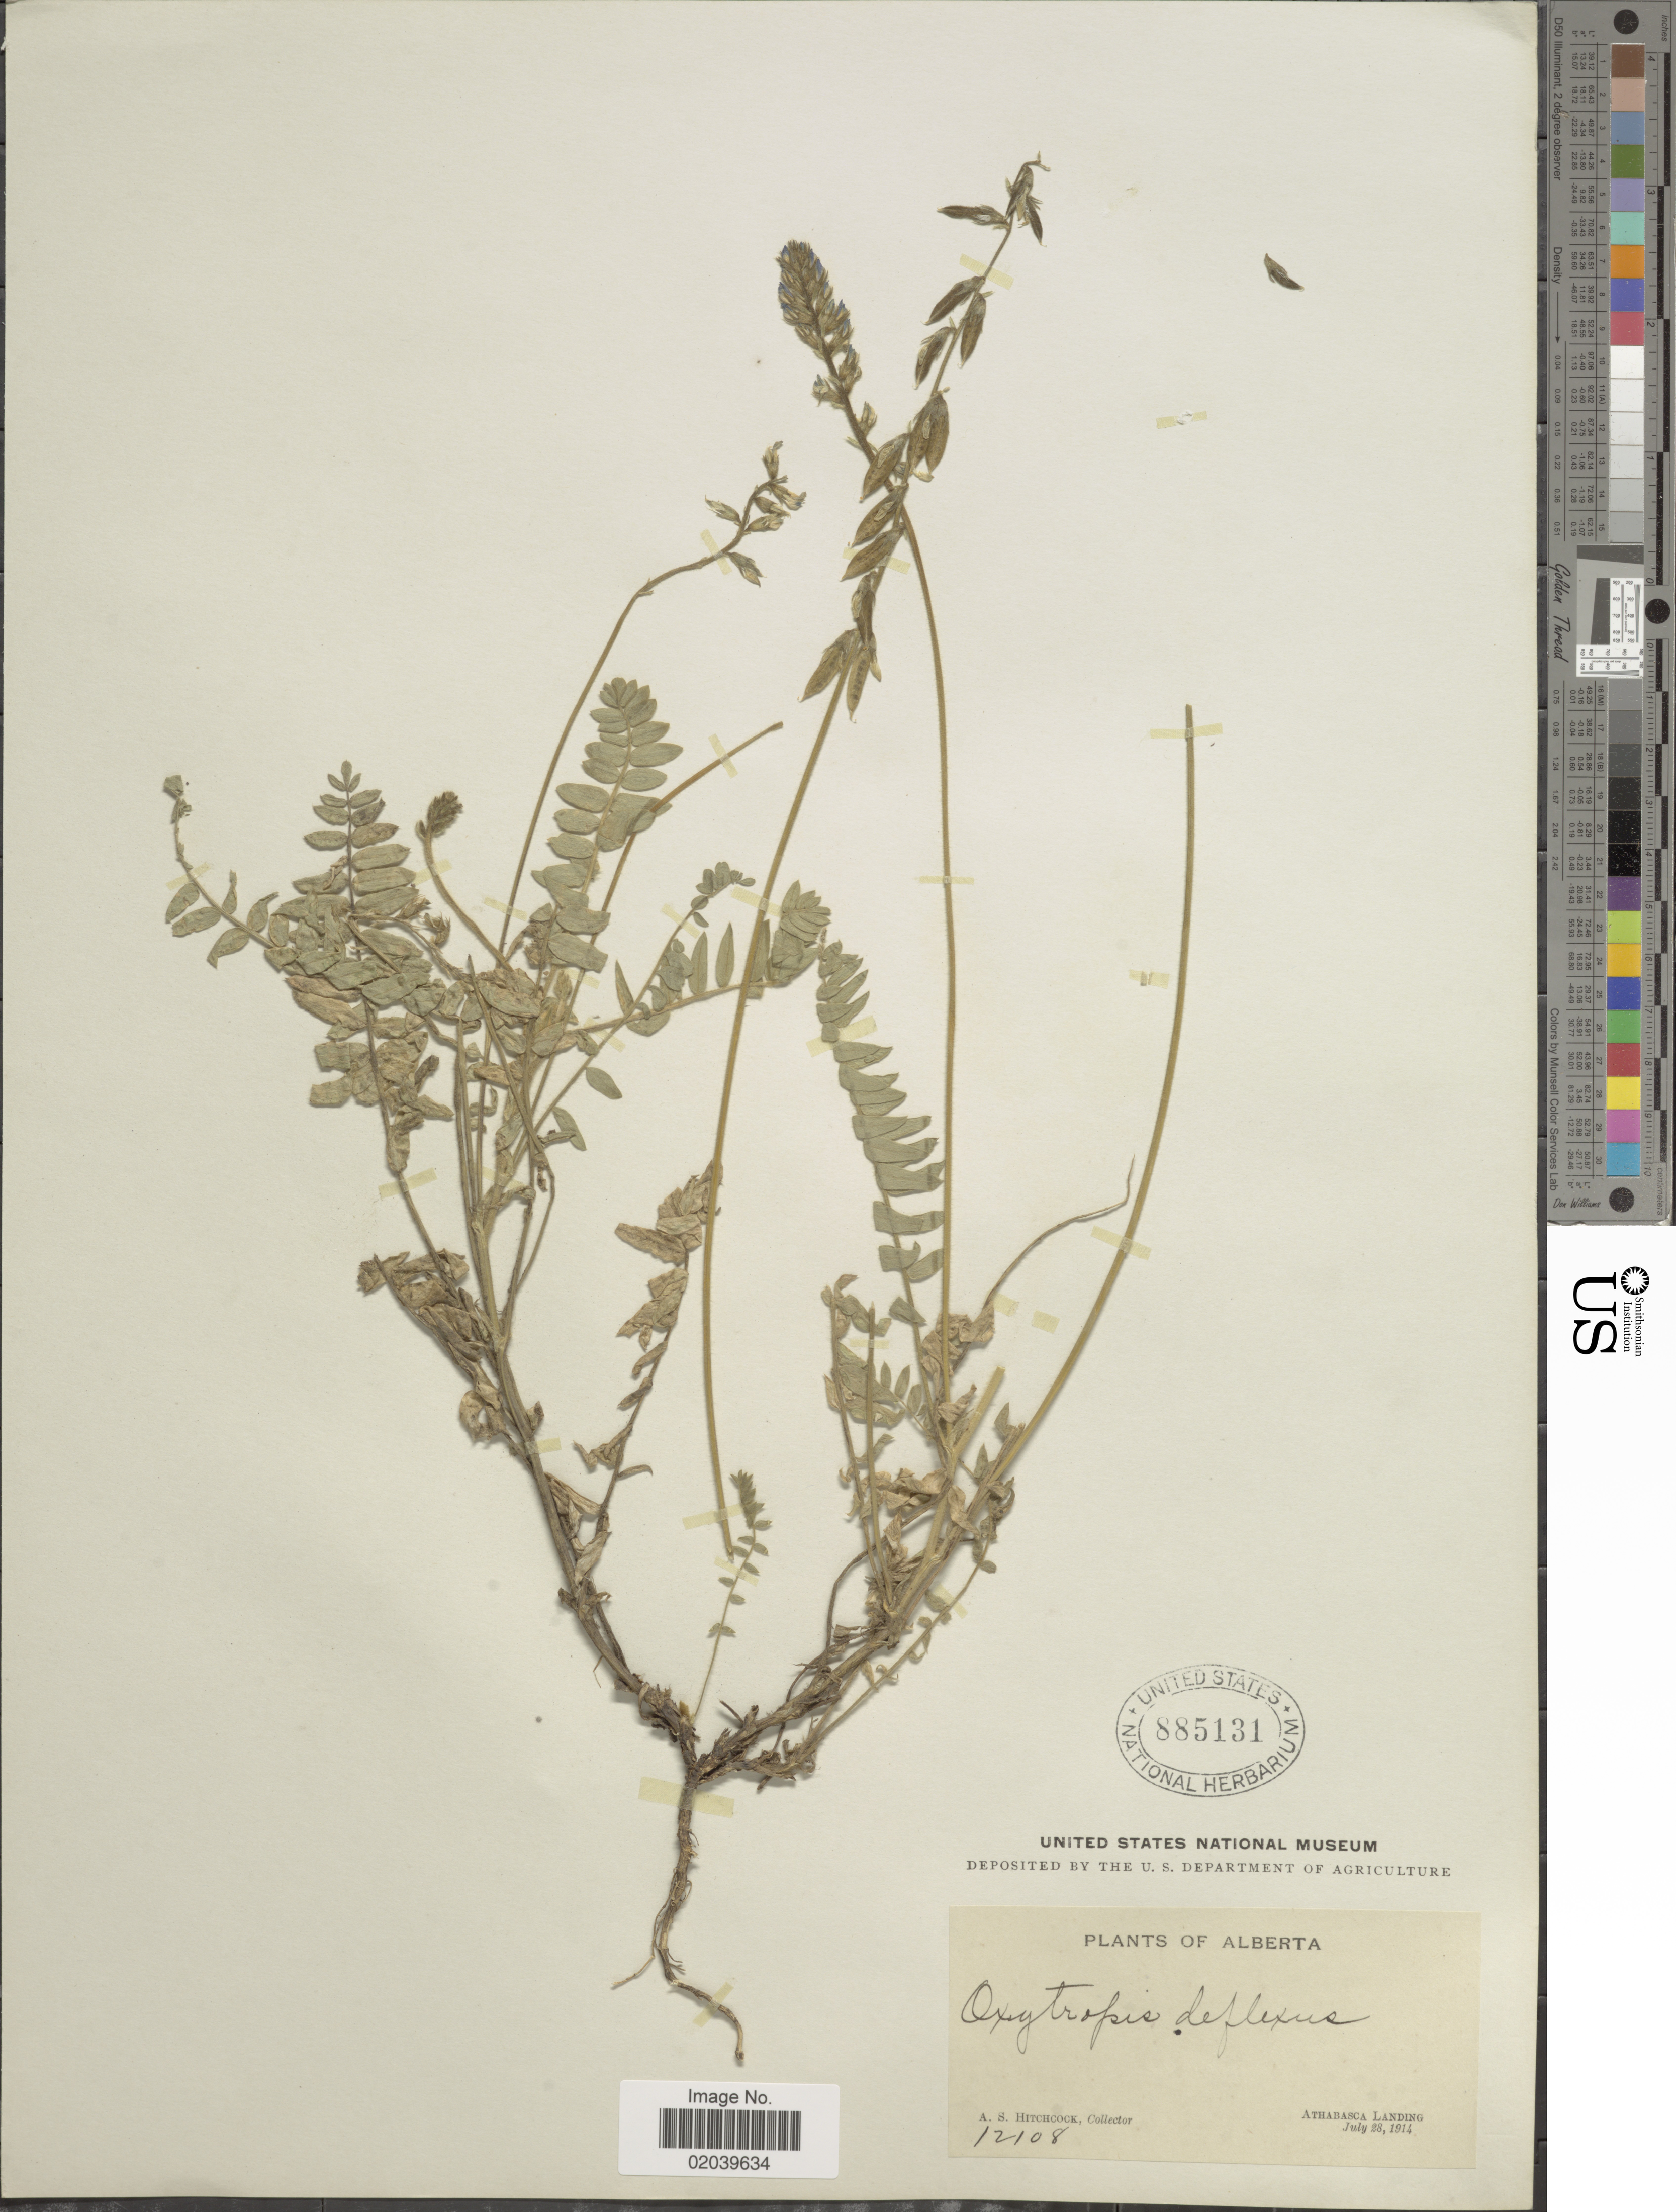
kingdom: Plantae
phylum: Tracheophyta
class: Magnoliopsida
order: Fabales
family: Fabaceae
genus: Oxytropis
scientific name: Oxytropis deflexa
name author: (Pall.) DC.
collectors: A. S. Hitchcock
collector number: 12108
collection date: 1914-07-28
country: Canada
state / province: Alberta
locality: Athabasca Landing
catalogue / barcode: US 885131